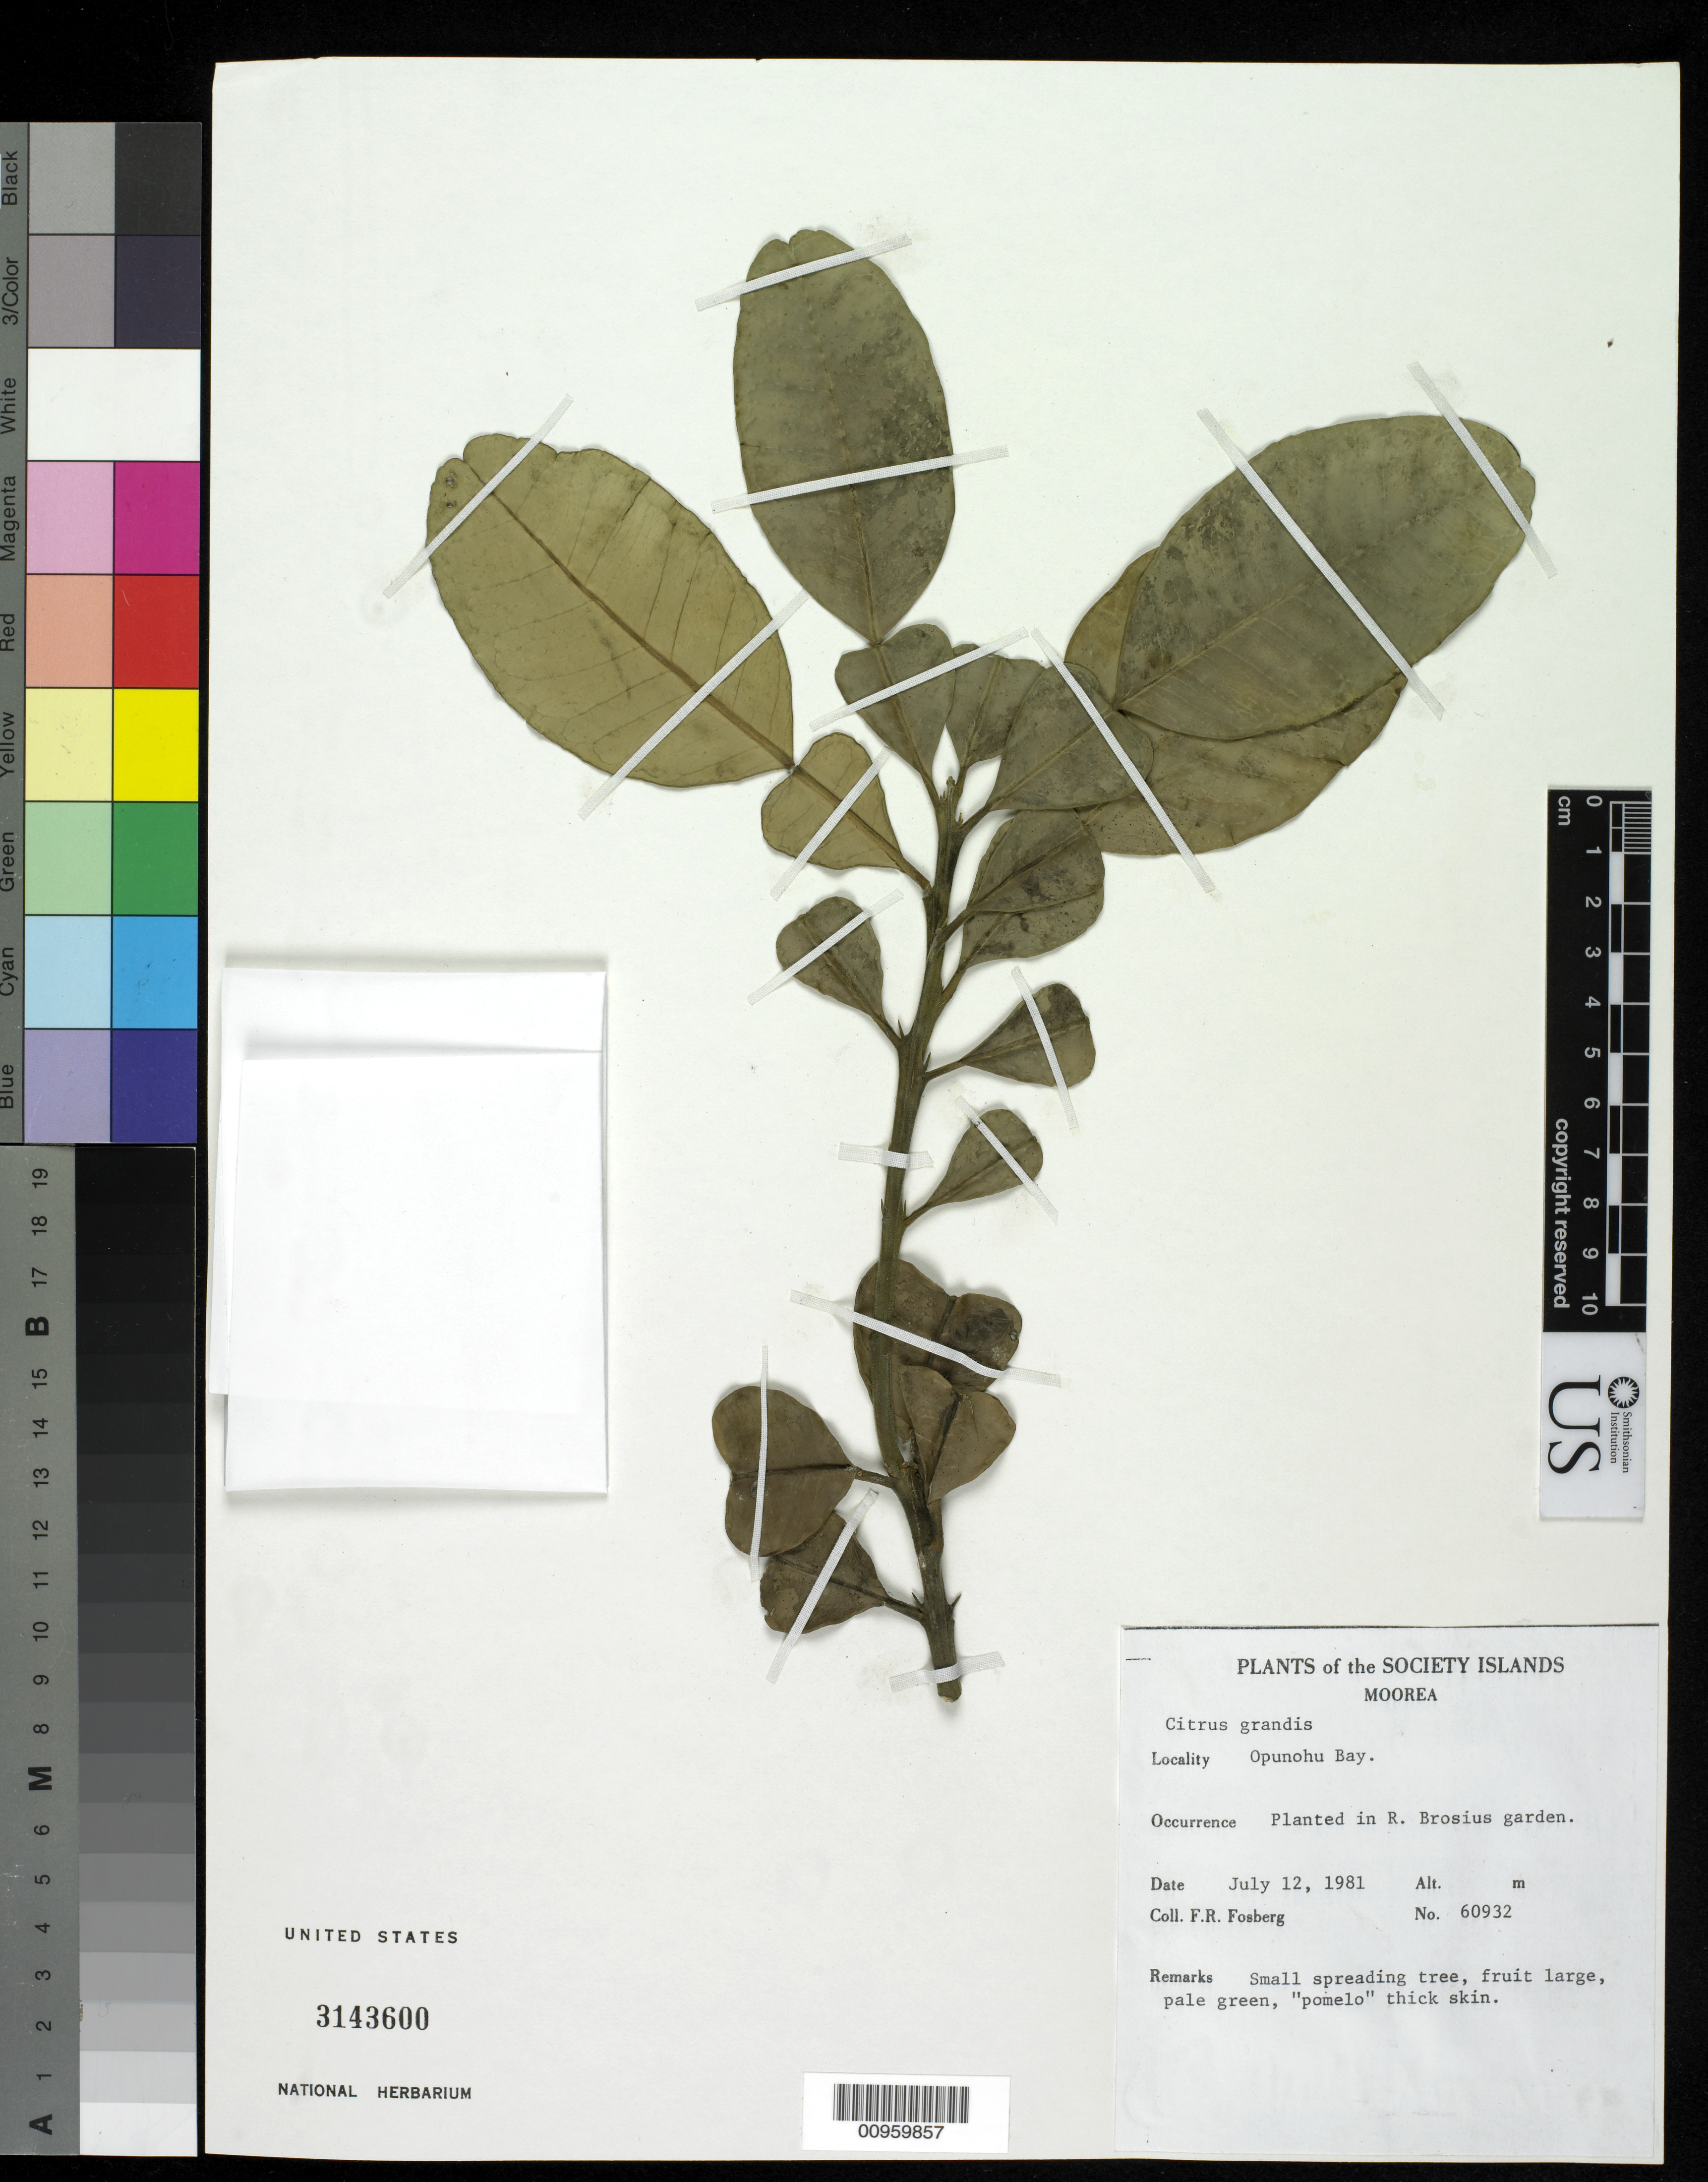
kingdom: Plantae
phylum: Tracheophyta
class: Magnoliopsida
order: Sapindales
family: Rutaceae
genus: Citrus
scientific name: Citrus grandis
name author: (L.) Osbeck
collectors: F. R. Fosberg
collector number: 60932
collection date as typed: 12 Jul 1981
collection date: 1981-07-12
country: French Polynesia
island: Moorea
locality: Opunohu Bay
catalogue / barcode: US 3143600